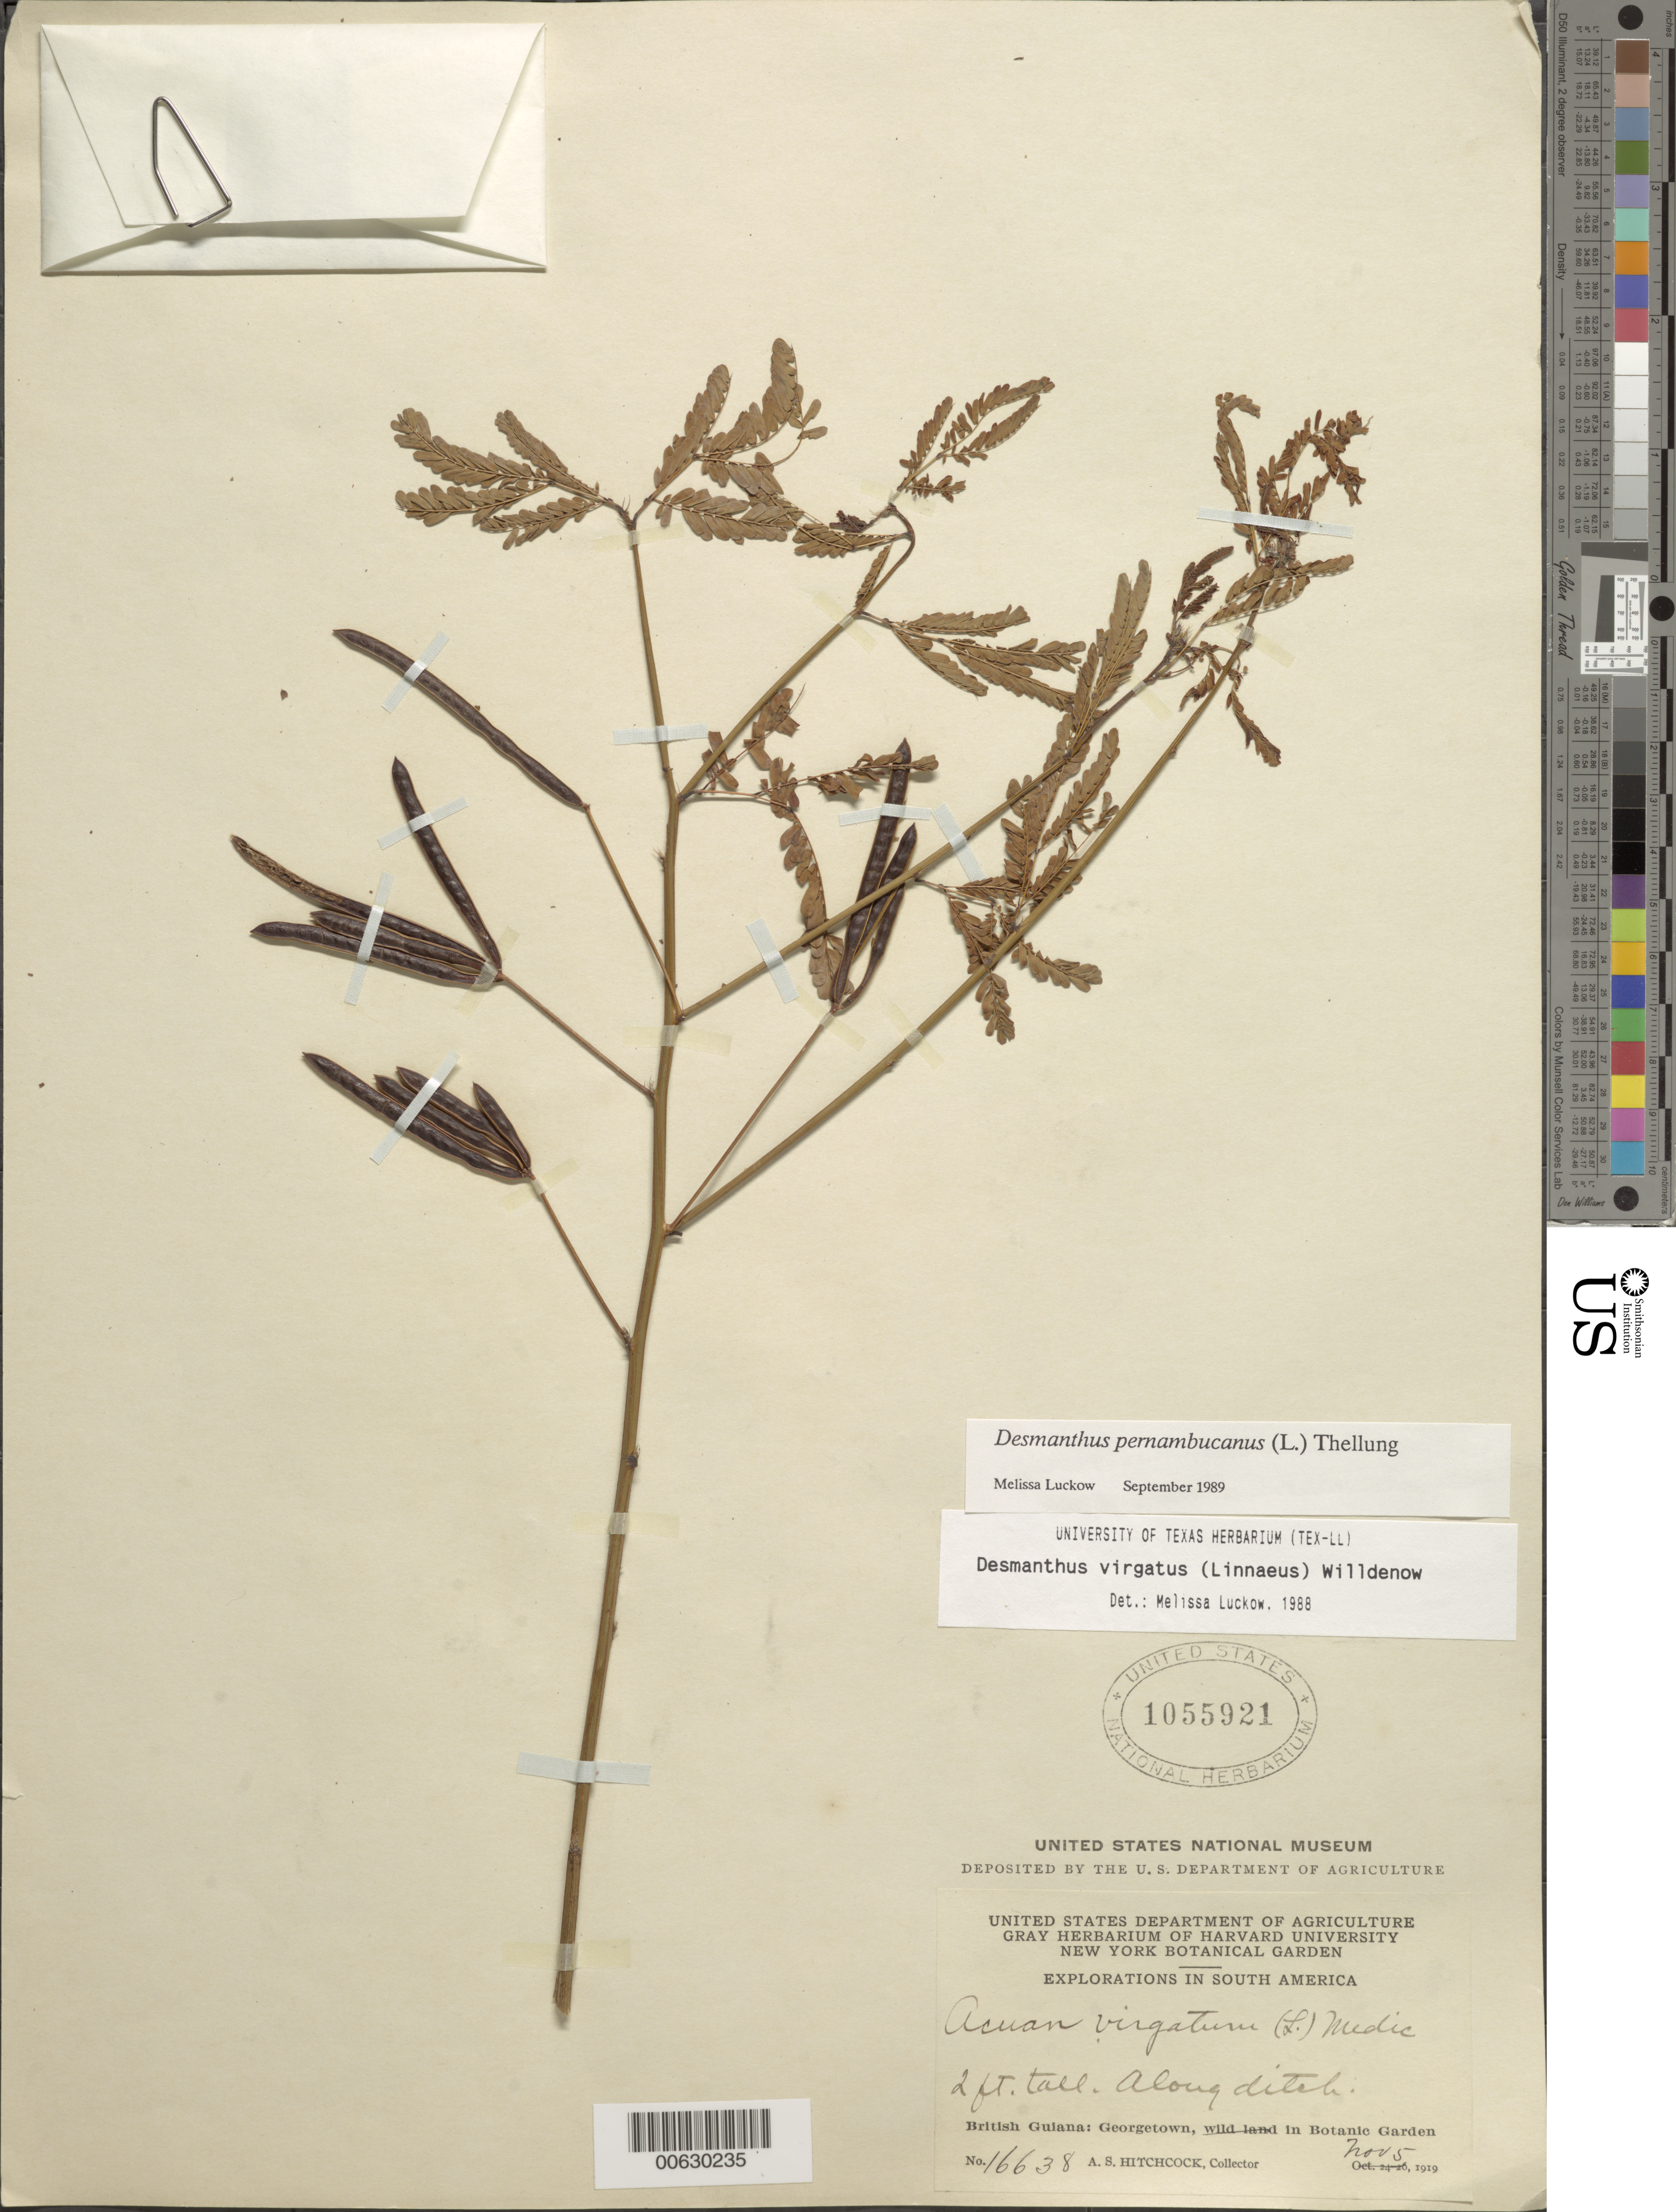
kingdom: Plantae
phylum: Tracheophyta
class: Magnoliopsida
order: Fabales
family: Fabaceae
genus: Desmanthus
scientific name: Desmanthus pernambucanus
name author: (L.) Thell.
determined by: Luckow, M. A.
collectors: A. S. Hitchcock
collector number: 16638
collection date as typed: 5-Nov-19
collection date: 1919-11-05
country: Guyana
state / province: Demerara-Mahaica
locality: Georgetown, Botanic Gardens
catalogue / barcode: US 1055921